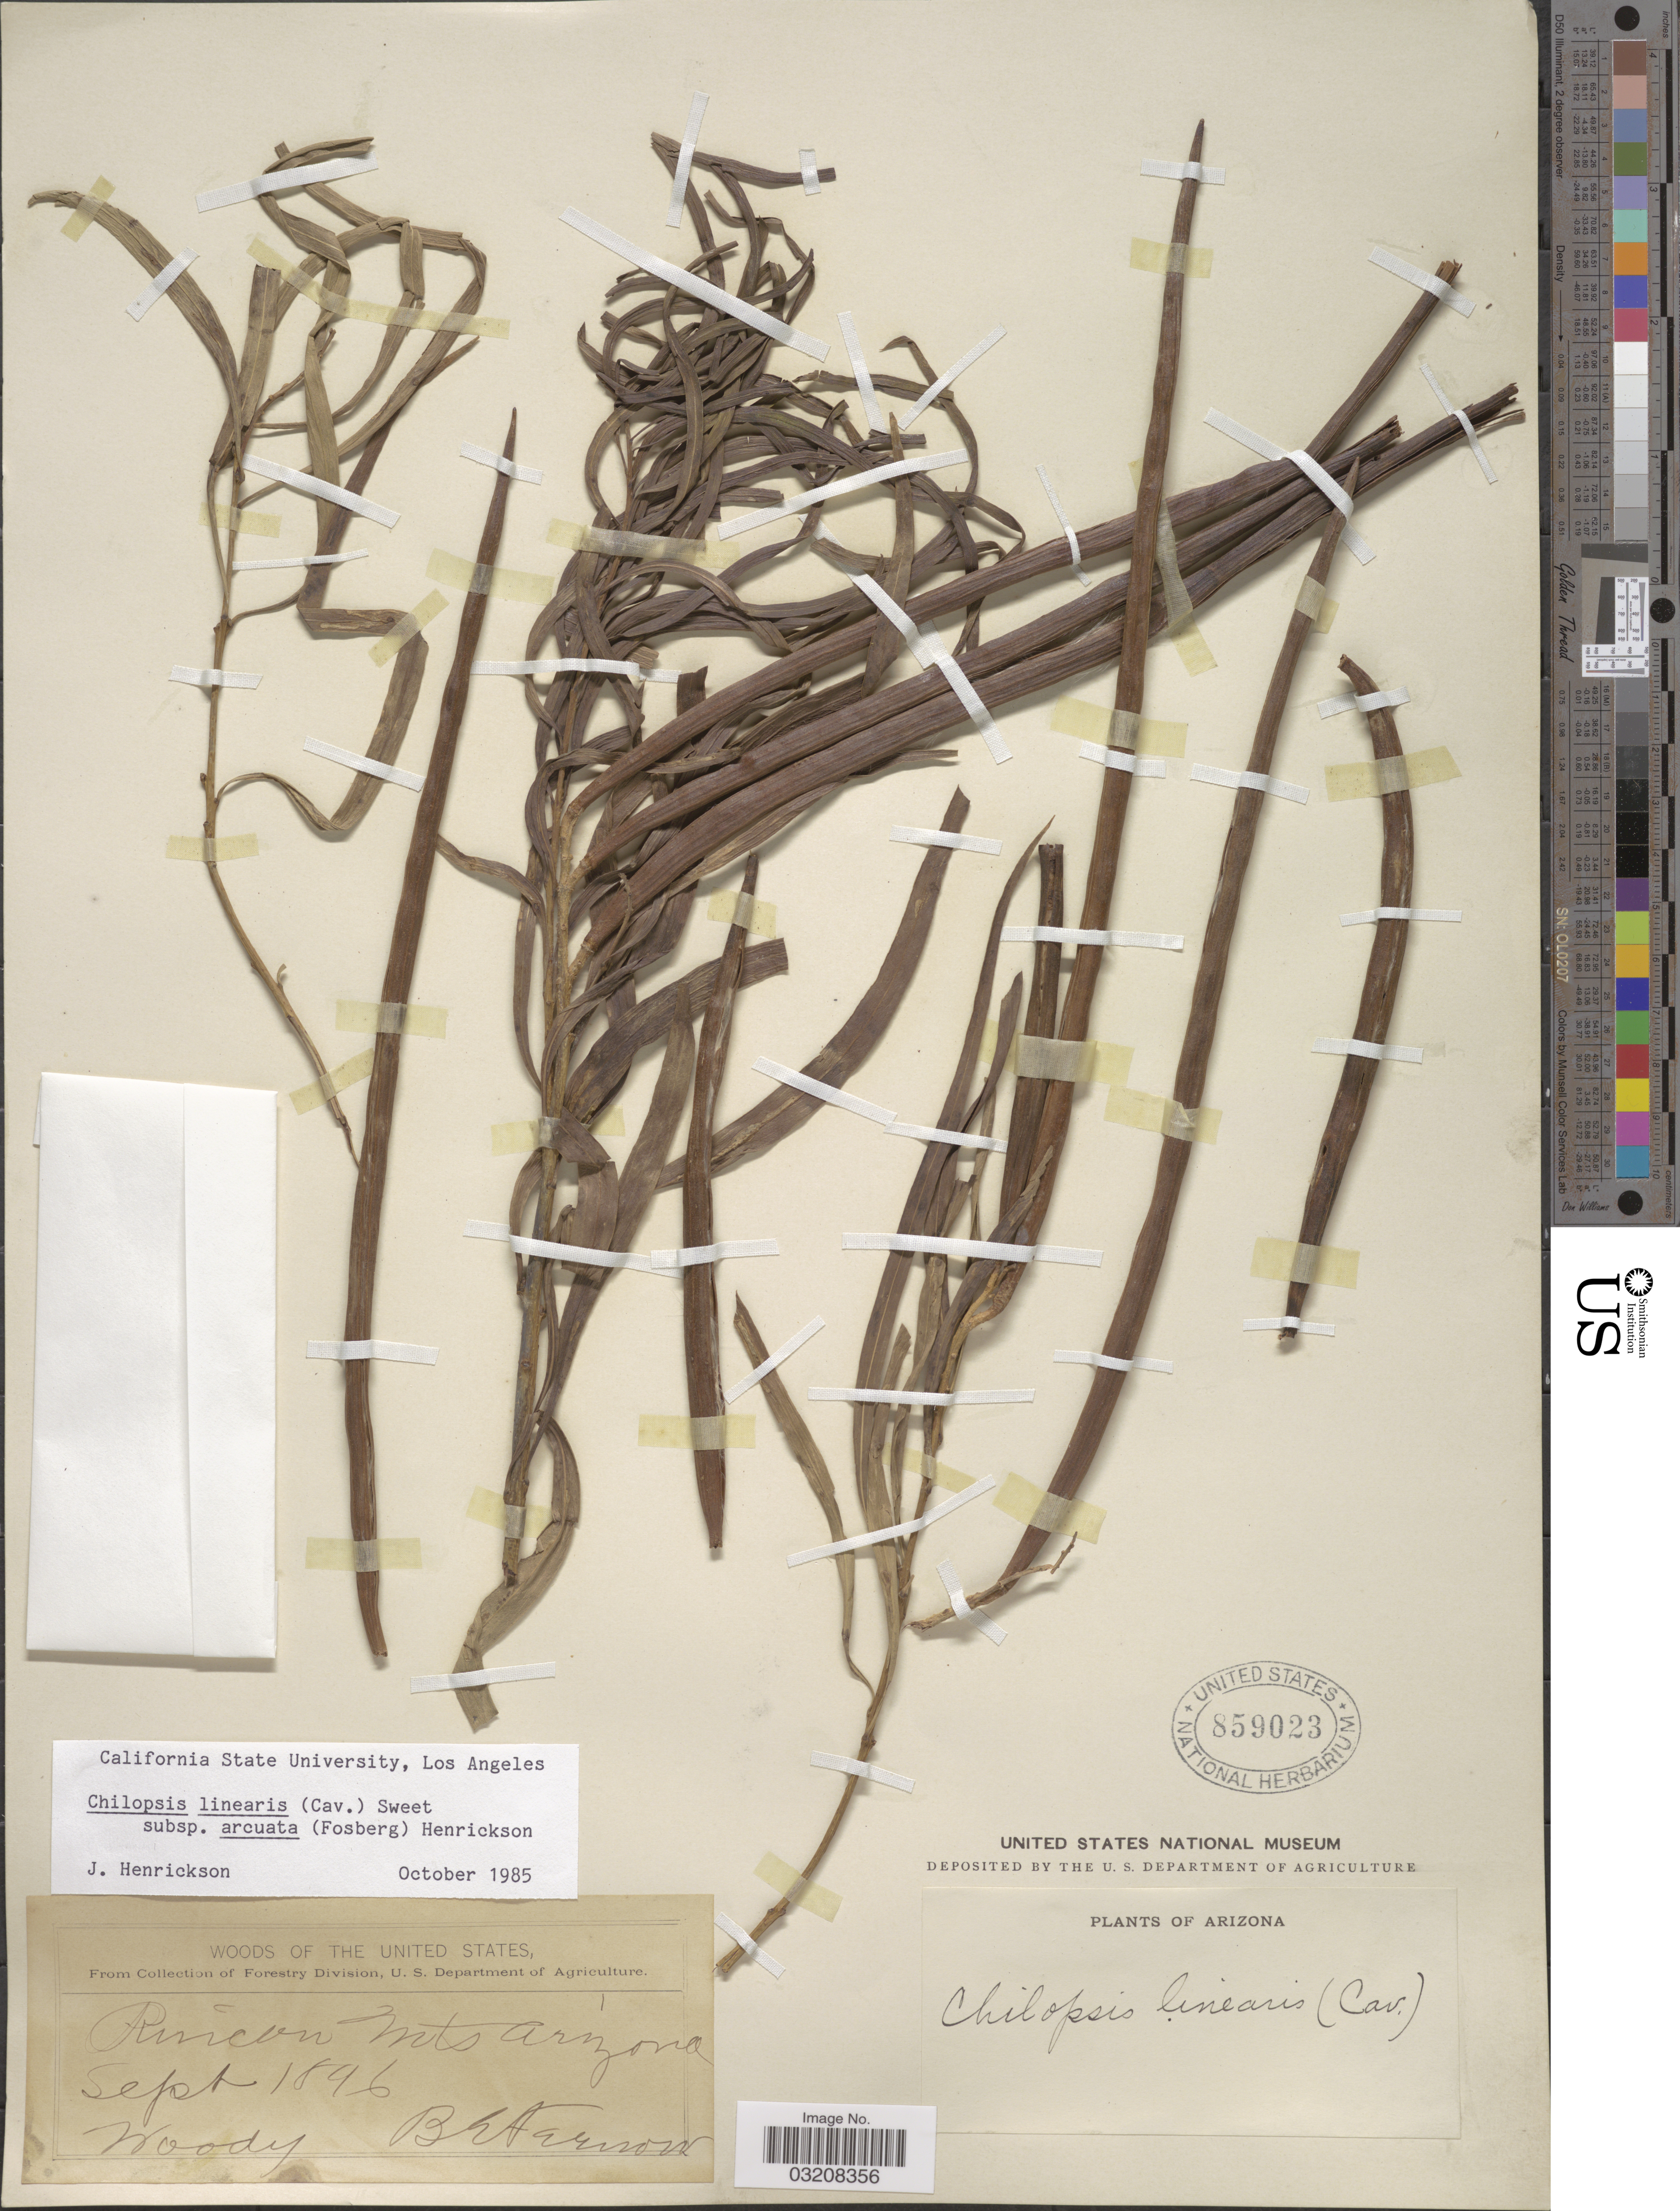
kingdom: Plantae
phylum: Tracheophyta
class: Magnoliopsida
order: Lamiales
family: Bignoniaceae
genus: Chilopsis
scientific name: Chilopsis linearis subsp. arcuata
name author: (Fosberg) Henrickson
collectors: B. Ternow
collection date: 1846-09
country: United States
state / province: Arizona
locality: Rincon Mts.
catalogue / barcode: US 859023